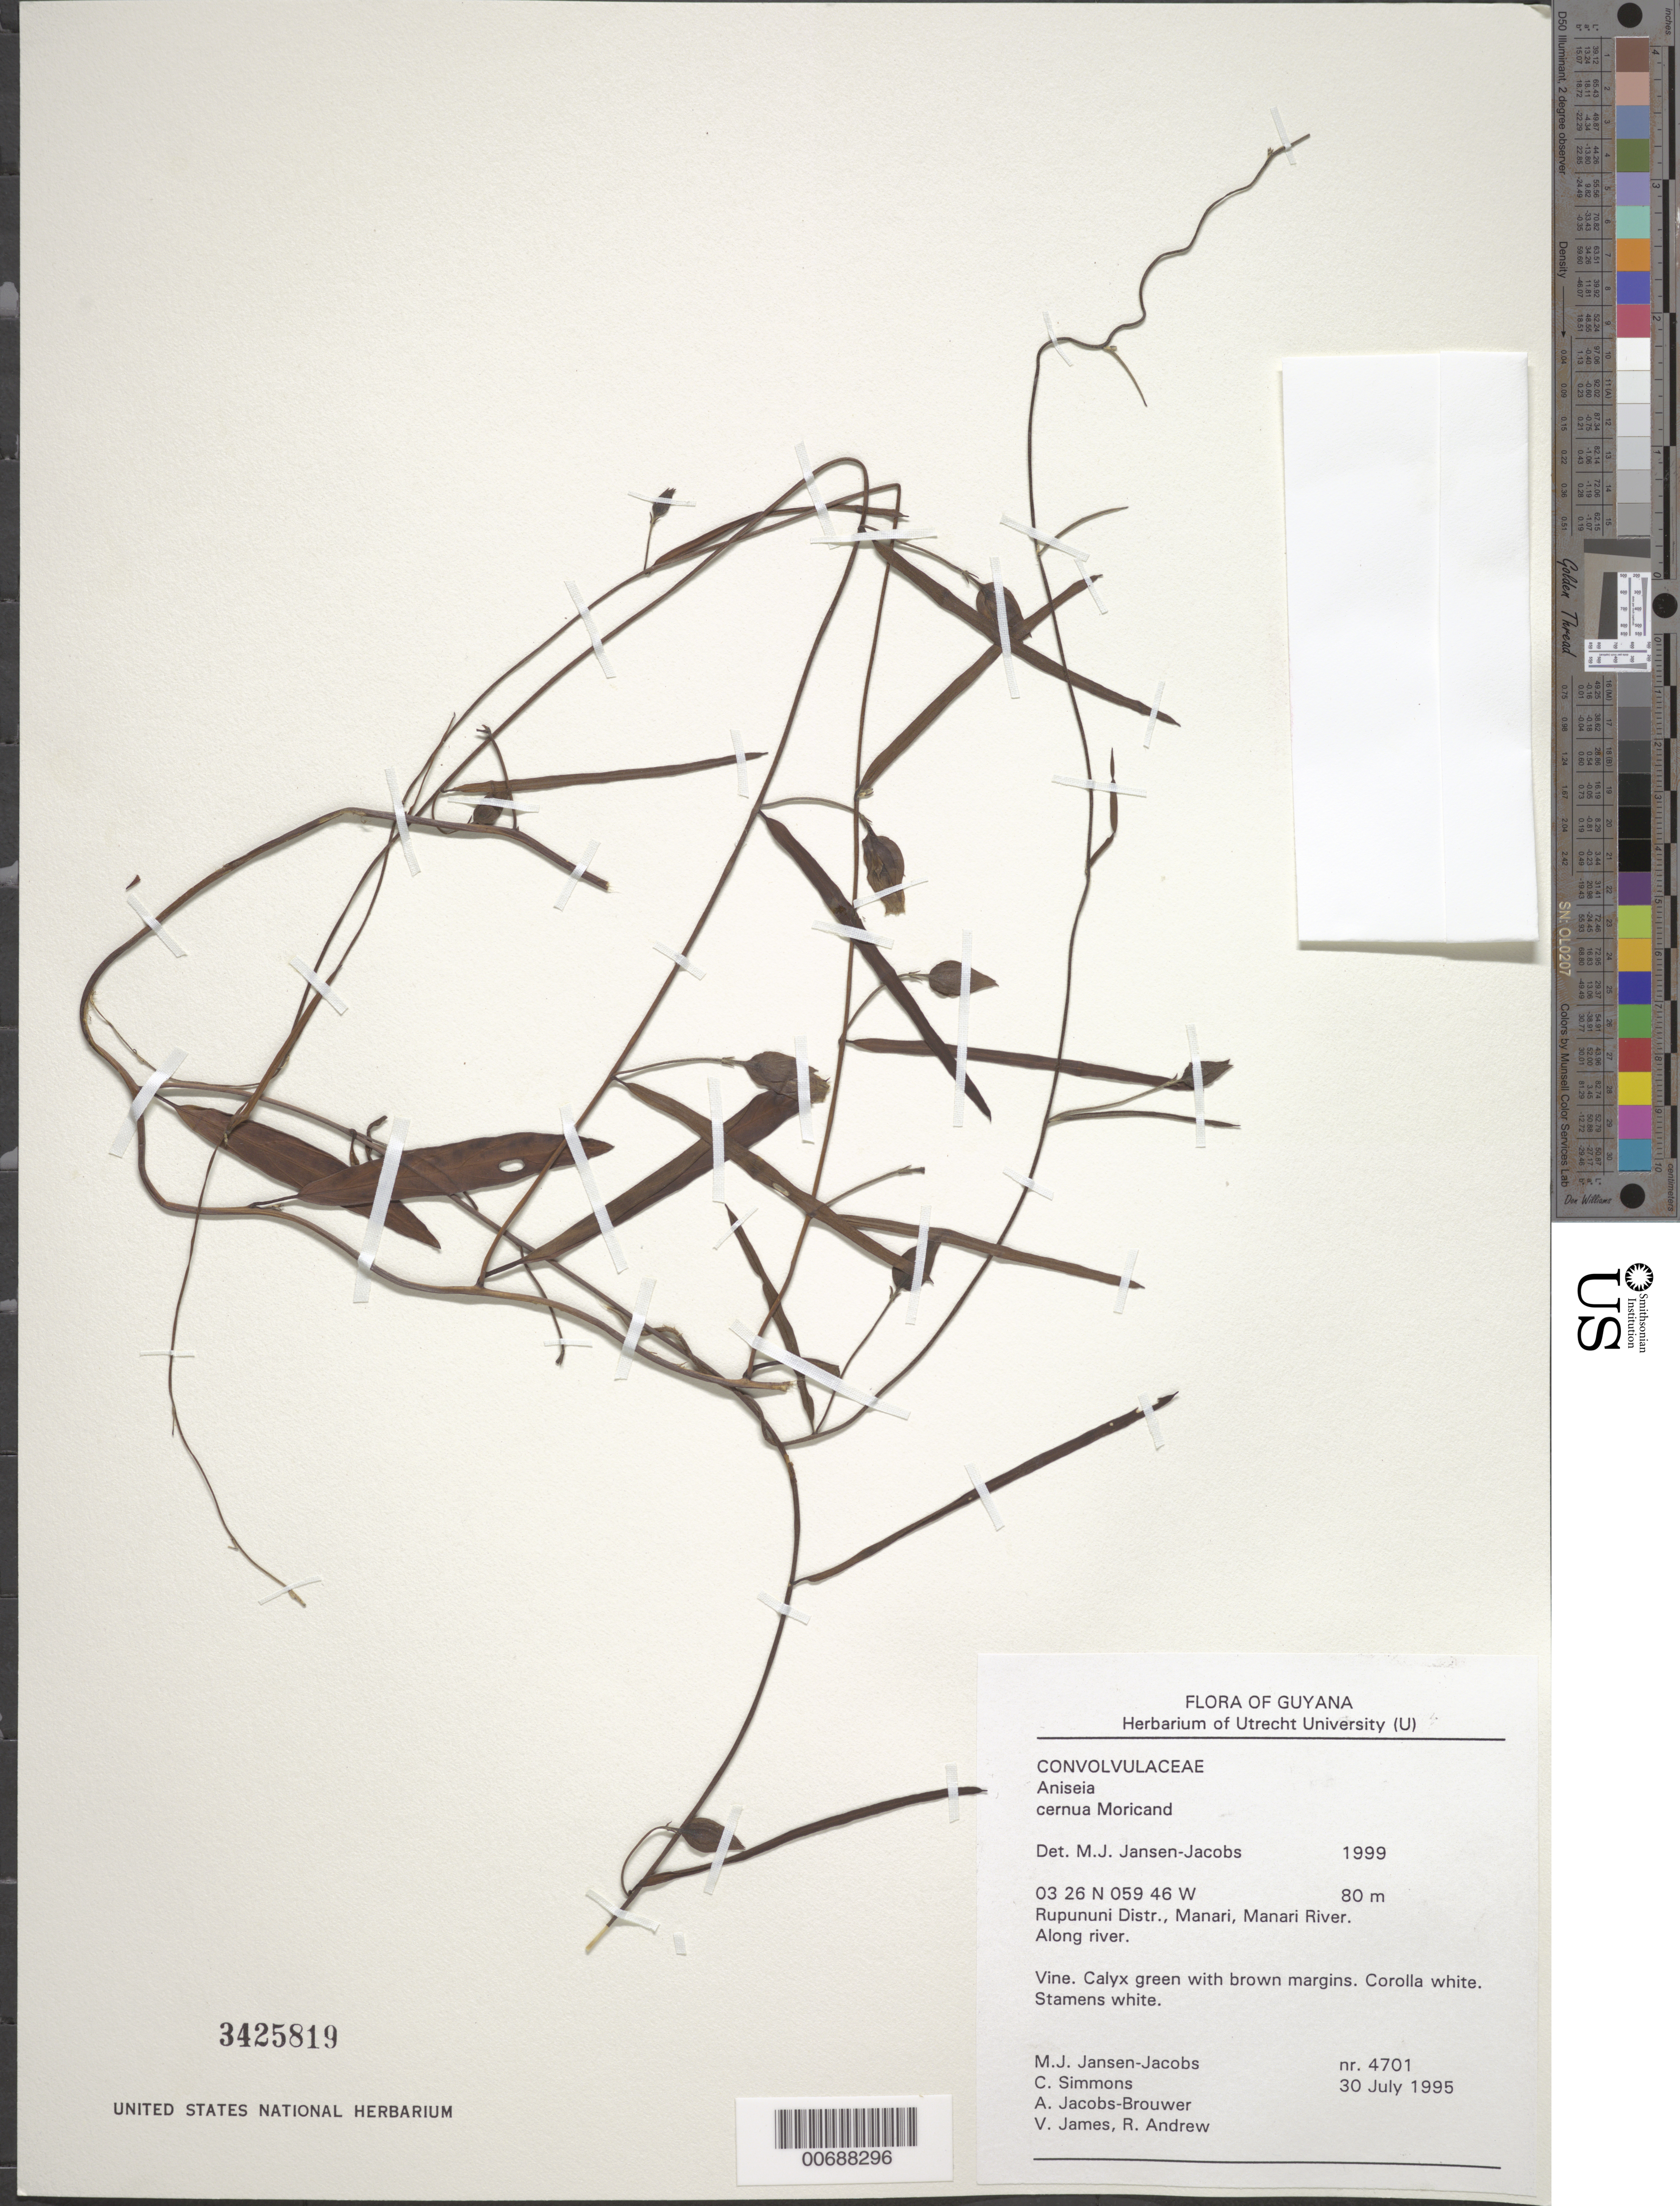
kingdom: Plantae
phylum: Tracheophyta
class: Magnoliopsida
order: Solanales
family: Convolvulaceae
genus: Aniseia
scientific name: Aniseia cernua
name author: Choisy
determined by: Jansen-Jacobs, M. J., (U), Nationaal Herbarium Nederland, Utrecht University branch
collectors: M. J. Jansen-Jacobs, C. Simons, A. Jacobs-Brouwer, V. James & R. Andrew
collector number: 4701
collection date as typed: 30-Jul-95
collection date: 1995-07-30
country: Guyana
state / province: U. Takutu-U. Essequibo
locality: Manari, Manari River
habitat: Along river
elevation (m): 80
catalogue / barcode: US 3425819